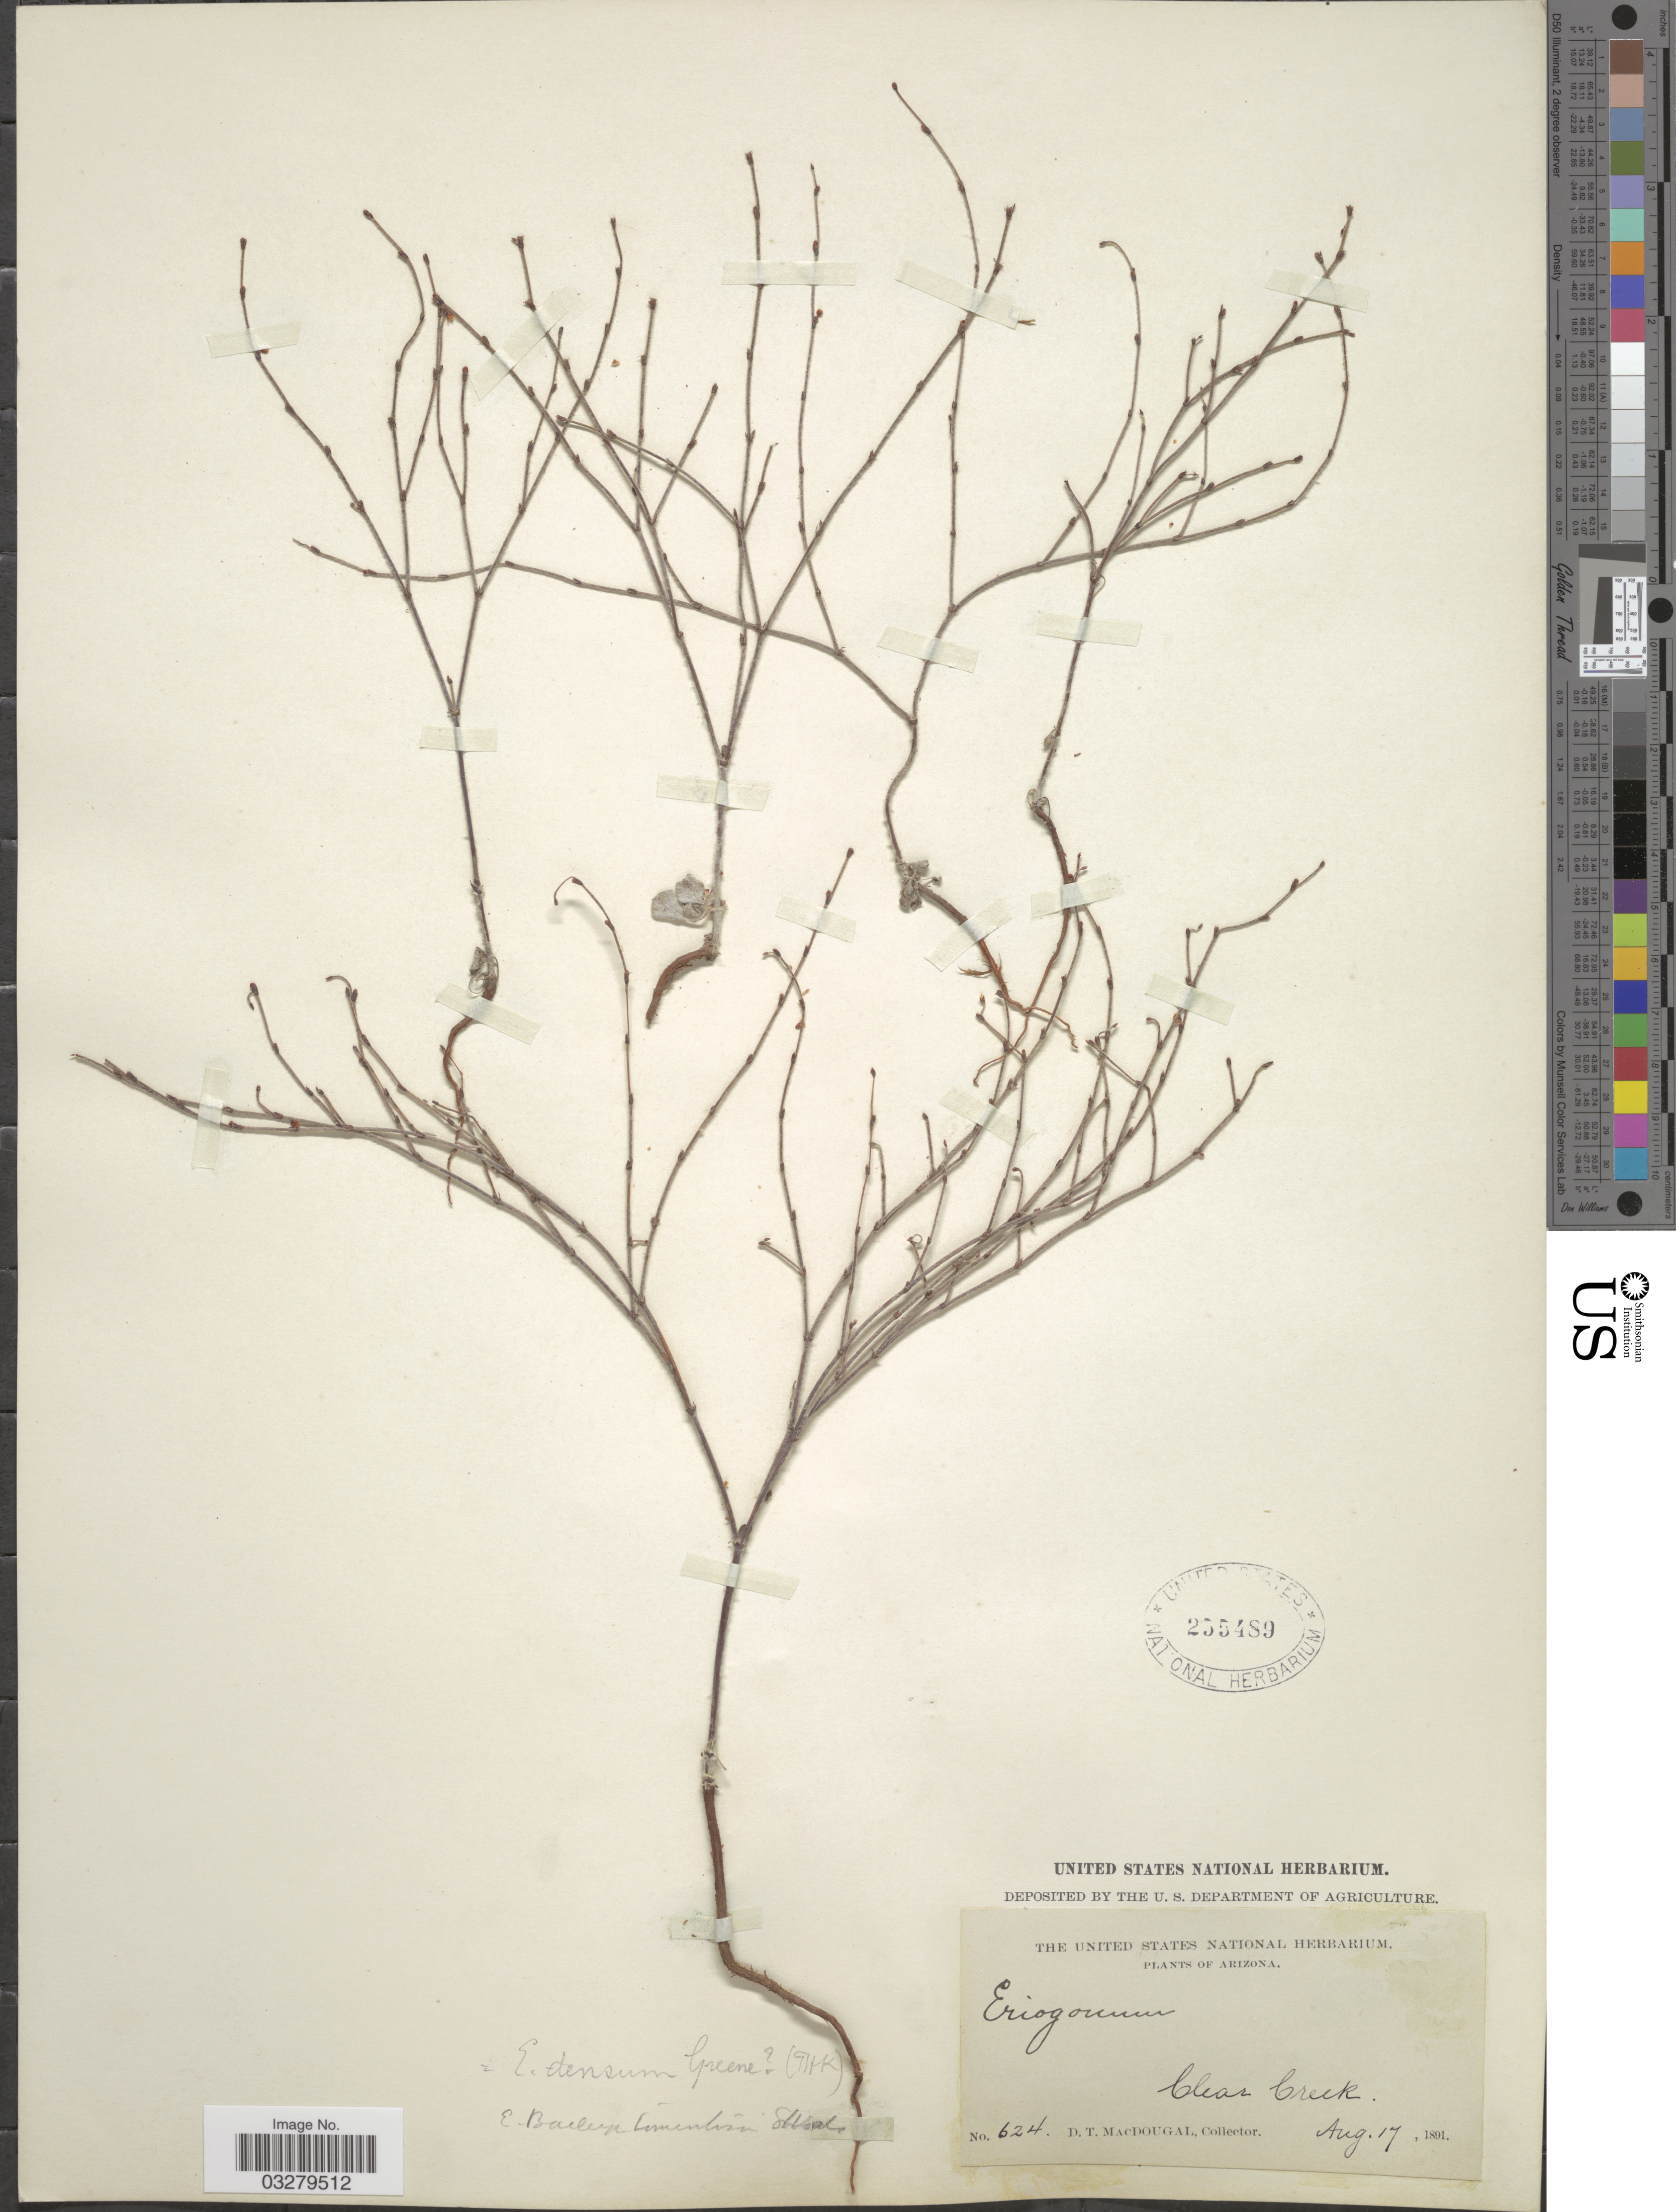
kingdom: Plantae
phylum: Tracheophyta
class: Magnoliopsida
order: Caryophyllales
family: Polygonaceae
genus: Eriogonum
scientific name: Eriogonum palmerianum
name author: Reveal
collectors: D. T. MacDougal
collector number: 624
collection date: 1891-08-17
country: United States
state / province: Arizona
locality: Clear Creek.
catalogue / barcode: US 255489